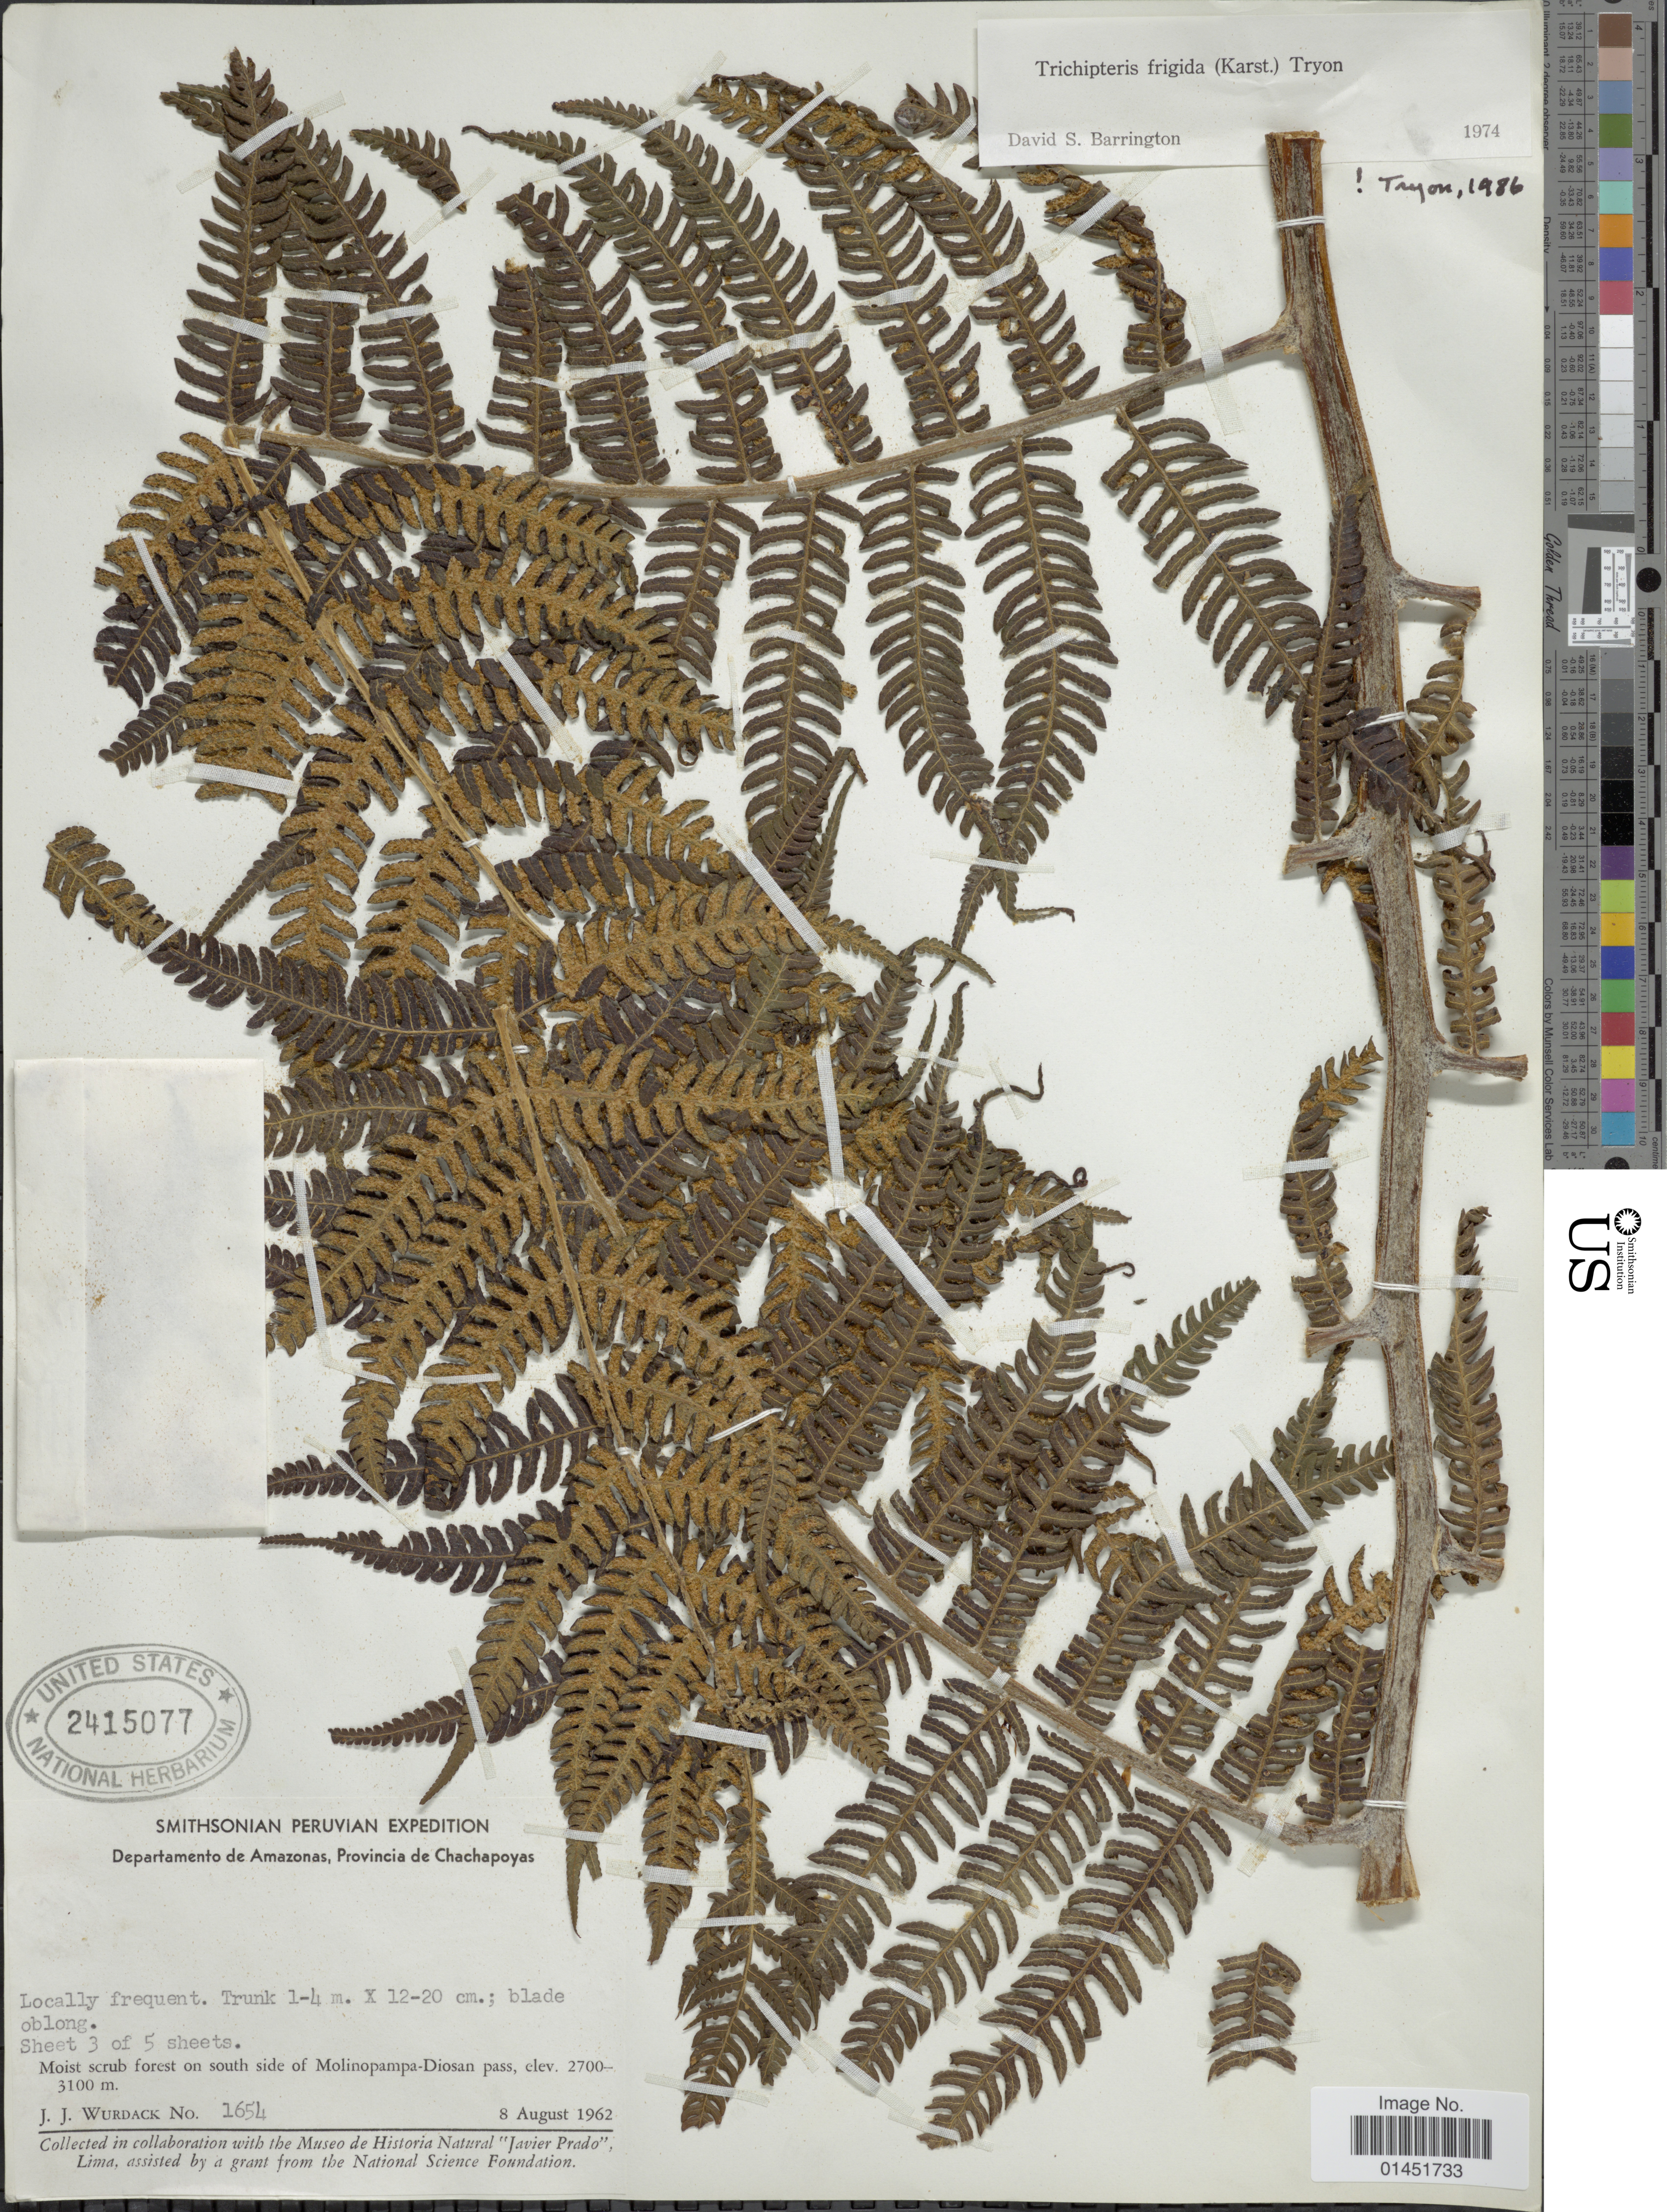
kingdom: Plantae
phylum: Tracheophyta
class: Polypodiopsida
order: Cyatheales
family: Cyatheaceae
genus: Cyathea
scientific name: Cyathea frigida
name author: (H. Karst.) Domin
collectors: J. J. Wurdack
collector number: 1654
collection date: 1962-08-08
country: Peru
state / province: Amazonas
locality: Peruvian, Provincia de Chachapoyas. Moist scrub forest on south side of Molinopampa-Diosan pass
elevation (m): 2700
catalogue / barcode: US 2415077